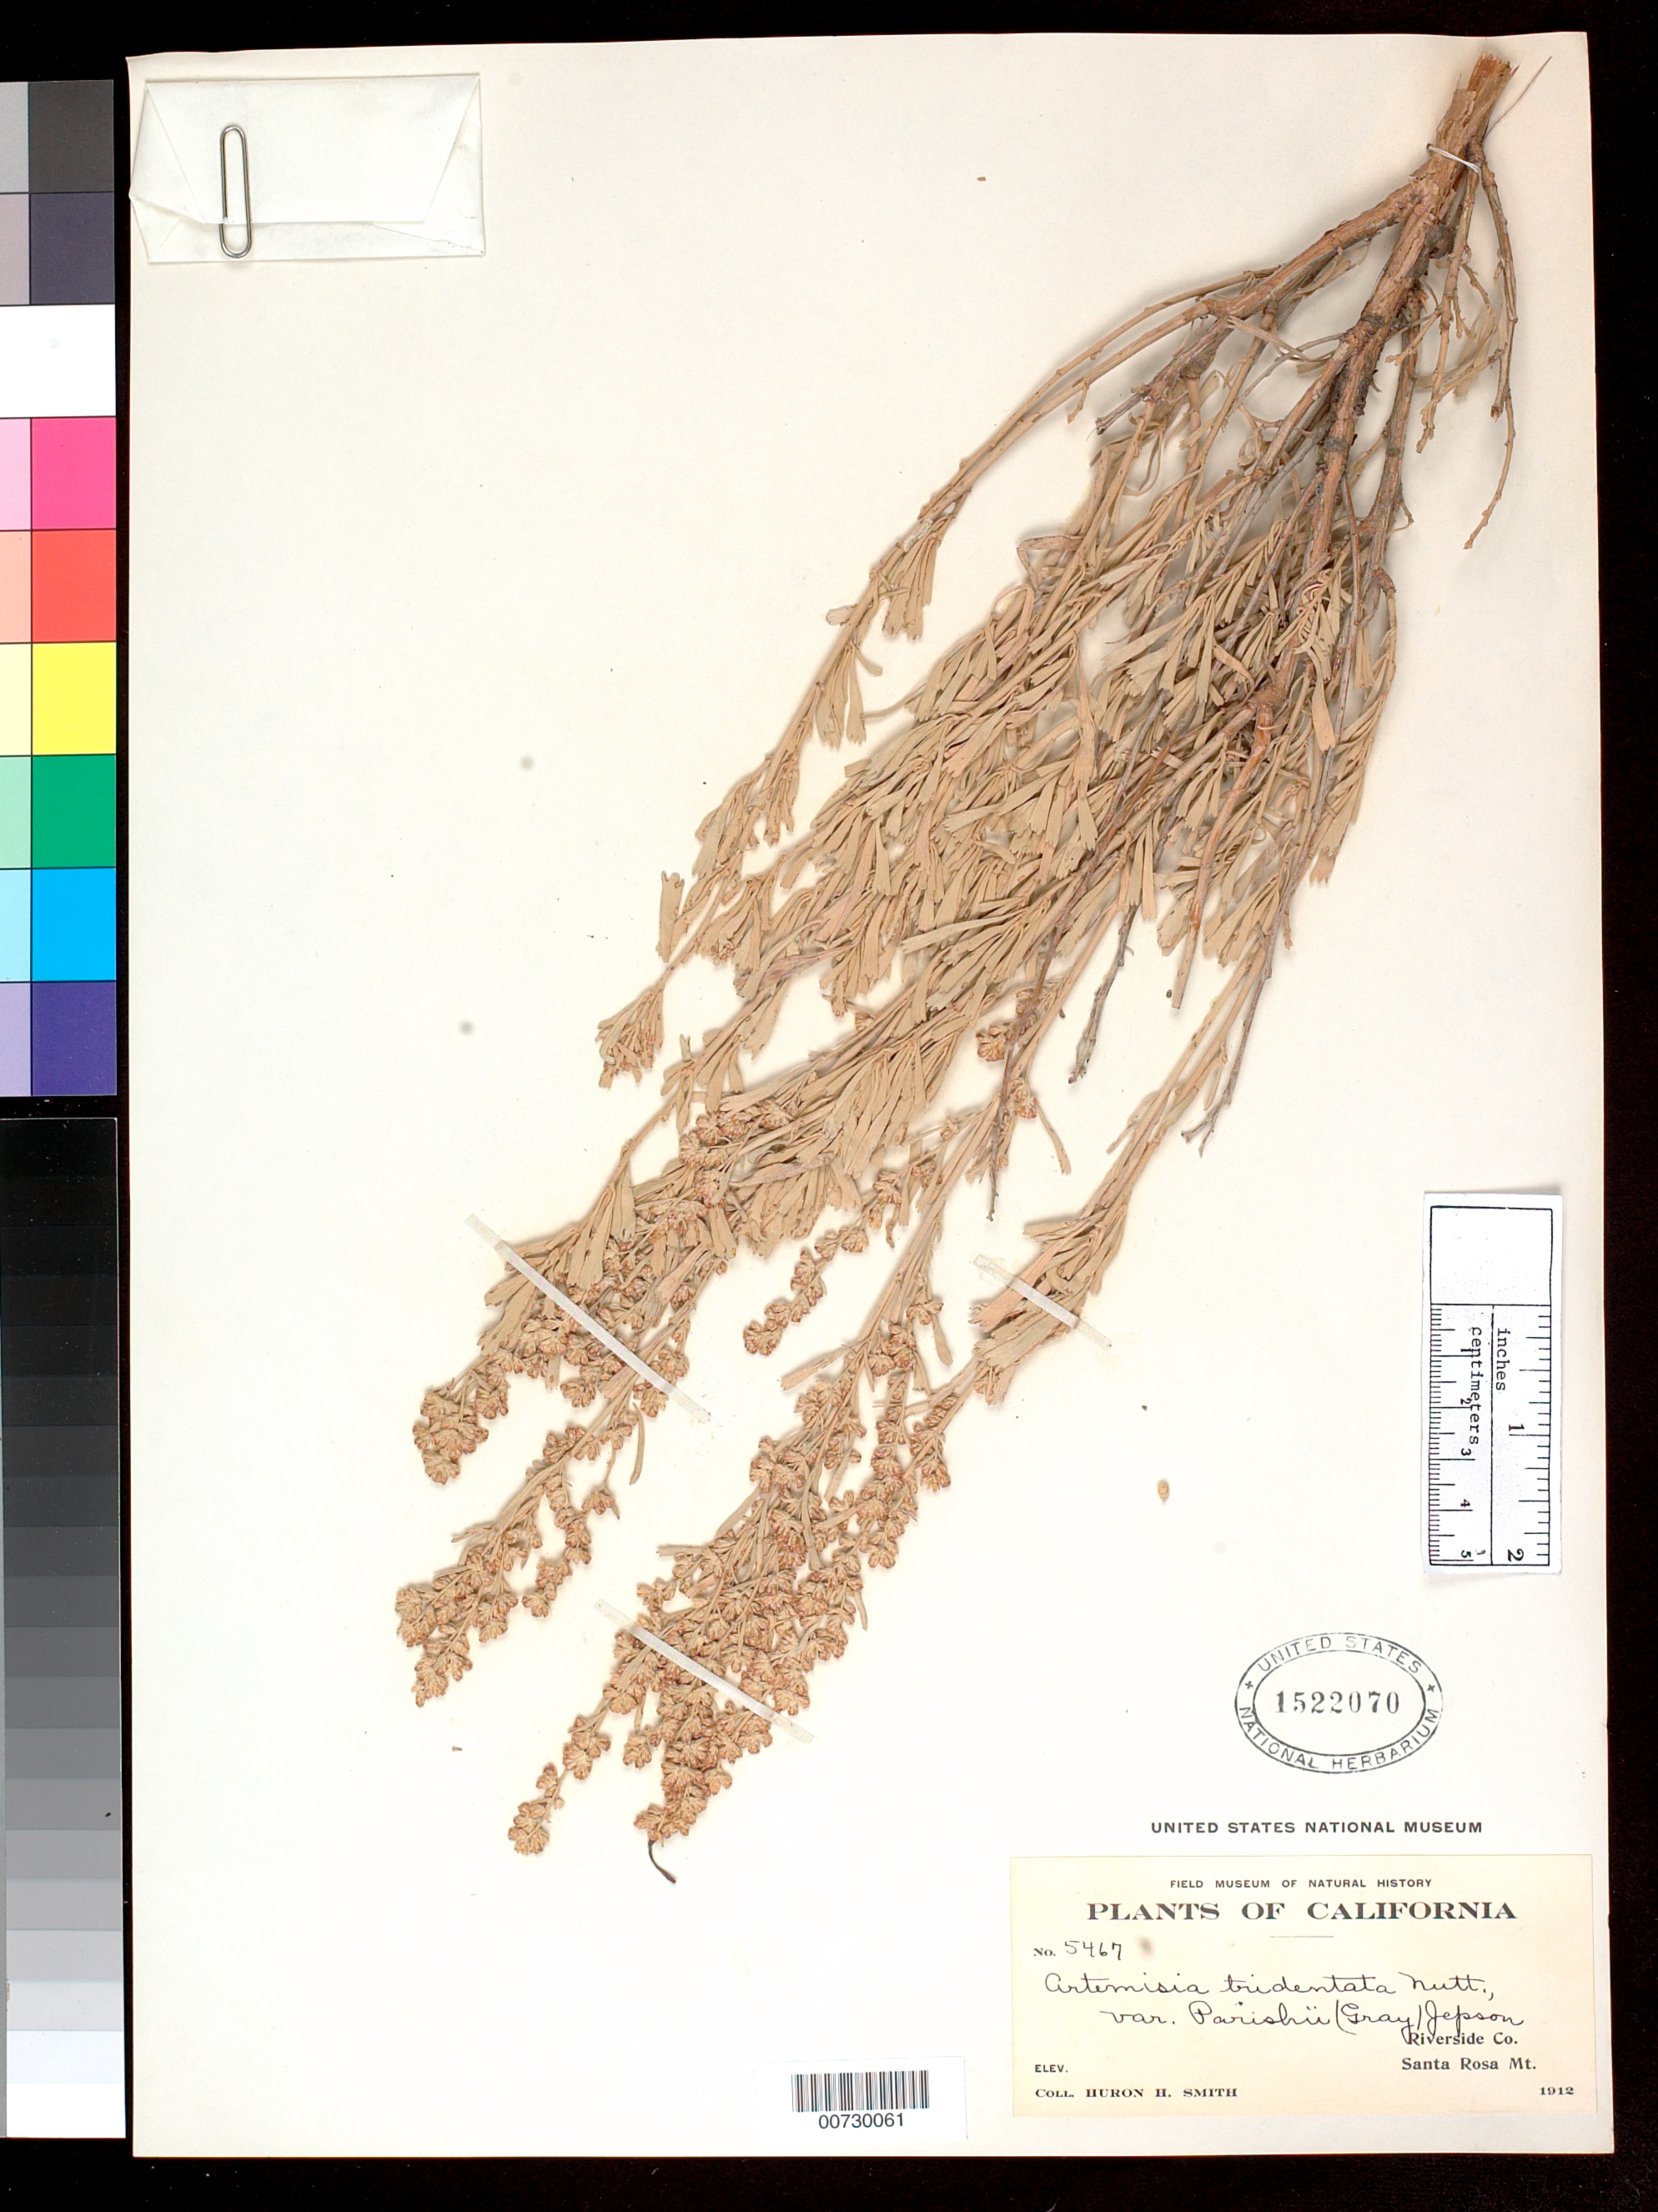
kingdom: Plantae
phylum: Tracheophyta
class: Magnoliopsida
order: Asterales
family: Asteraceae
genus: Artemisia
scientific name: Artemisia tridentata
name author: Nutt.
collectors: Herbert H. Smith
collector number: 5467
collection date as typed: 1912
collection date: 1912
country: United States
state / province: California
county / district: Riverside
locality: Santa Rosa Mts.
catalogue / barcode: US 1522070